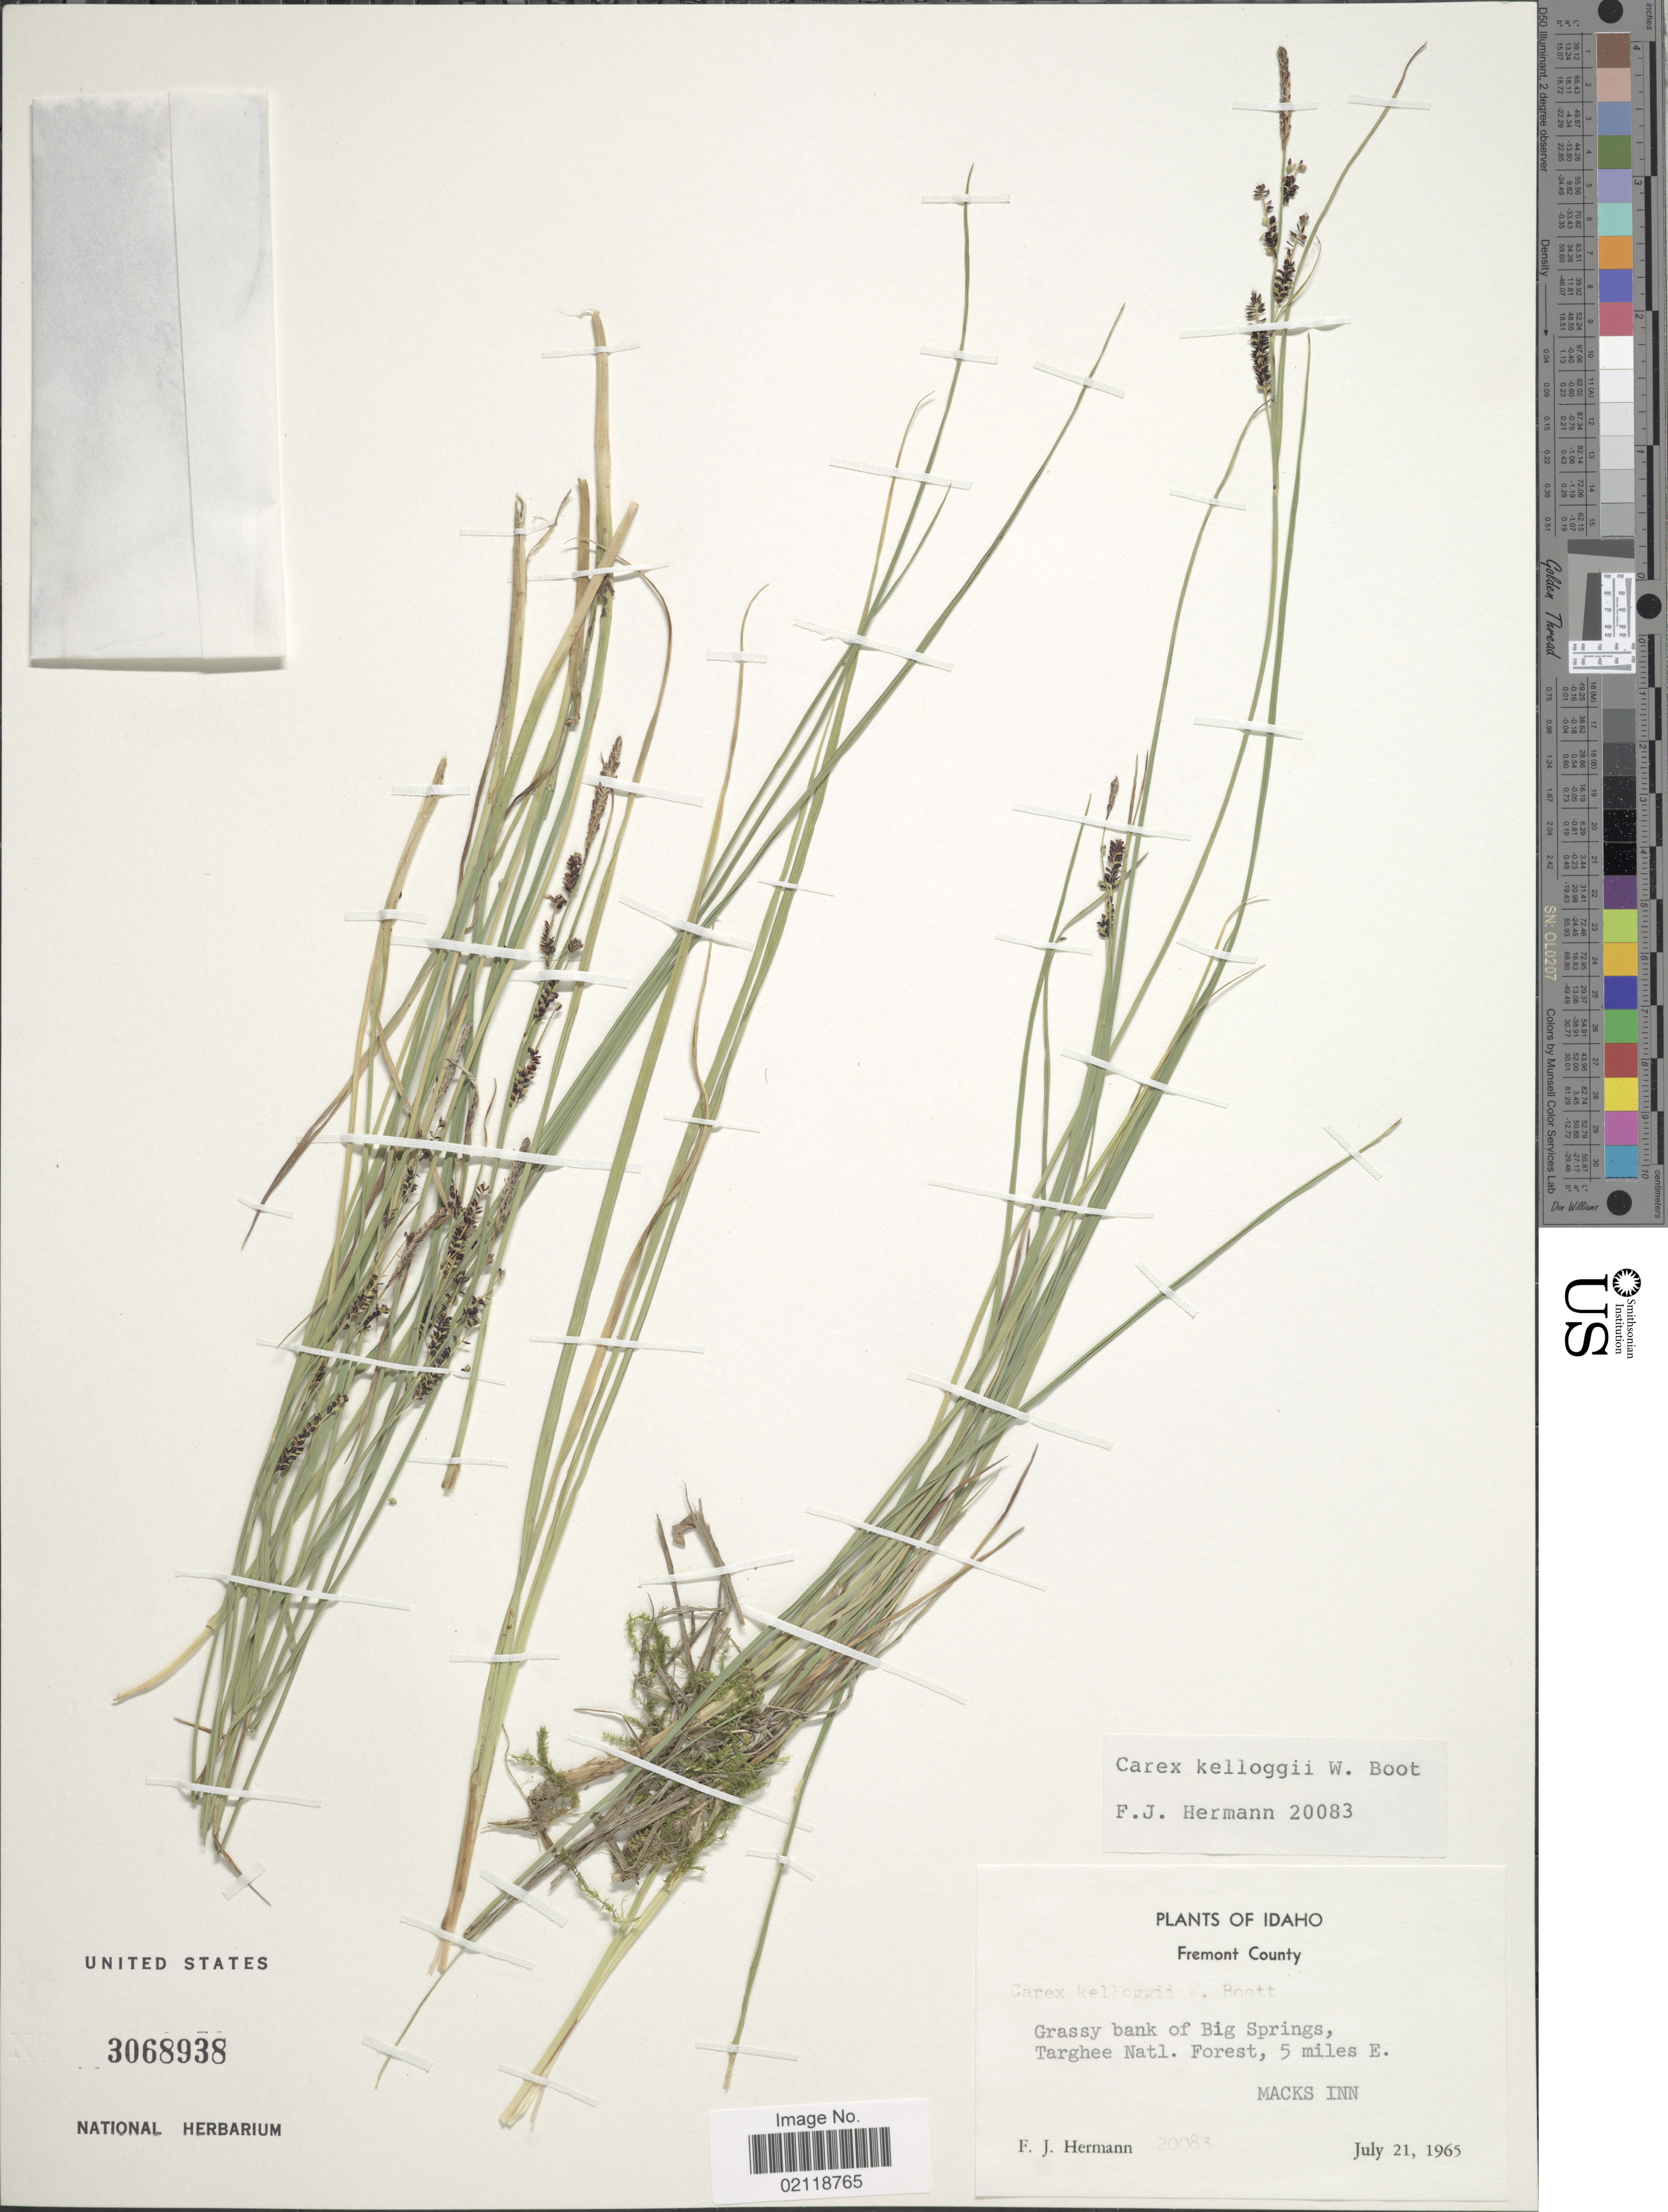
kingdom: Plantae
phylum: Tracheophyta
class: Liliopsida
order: Poales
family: Cyperaceae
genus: Carex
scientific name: Carex kelloggii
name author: W. Boott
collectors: F. J. Hermann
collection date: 1965-07-21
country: United States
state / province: Idaho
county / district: Fremont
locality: Grassy bank of Big Springs, Targhee Natl. Forest, 5 miles E. Macks Inn.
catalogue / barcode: US 3068938